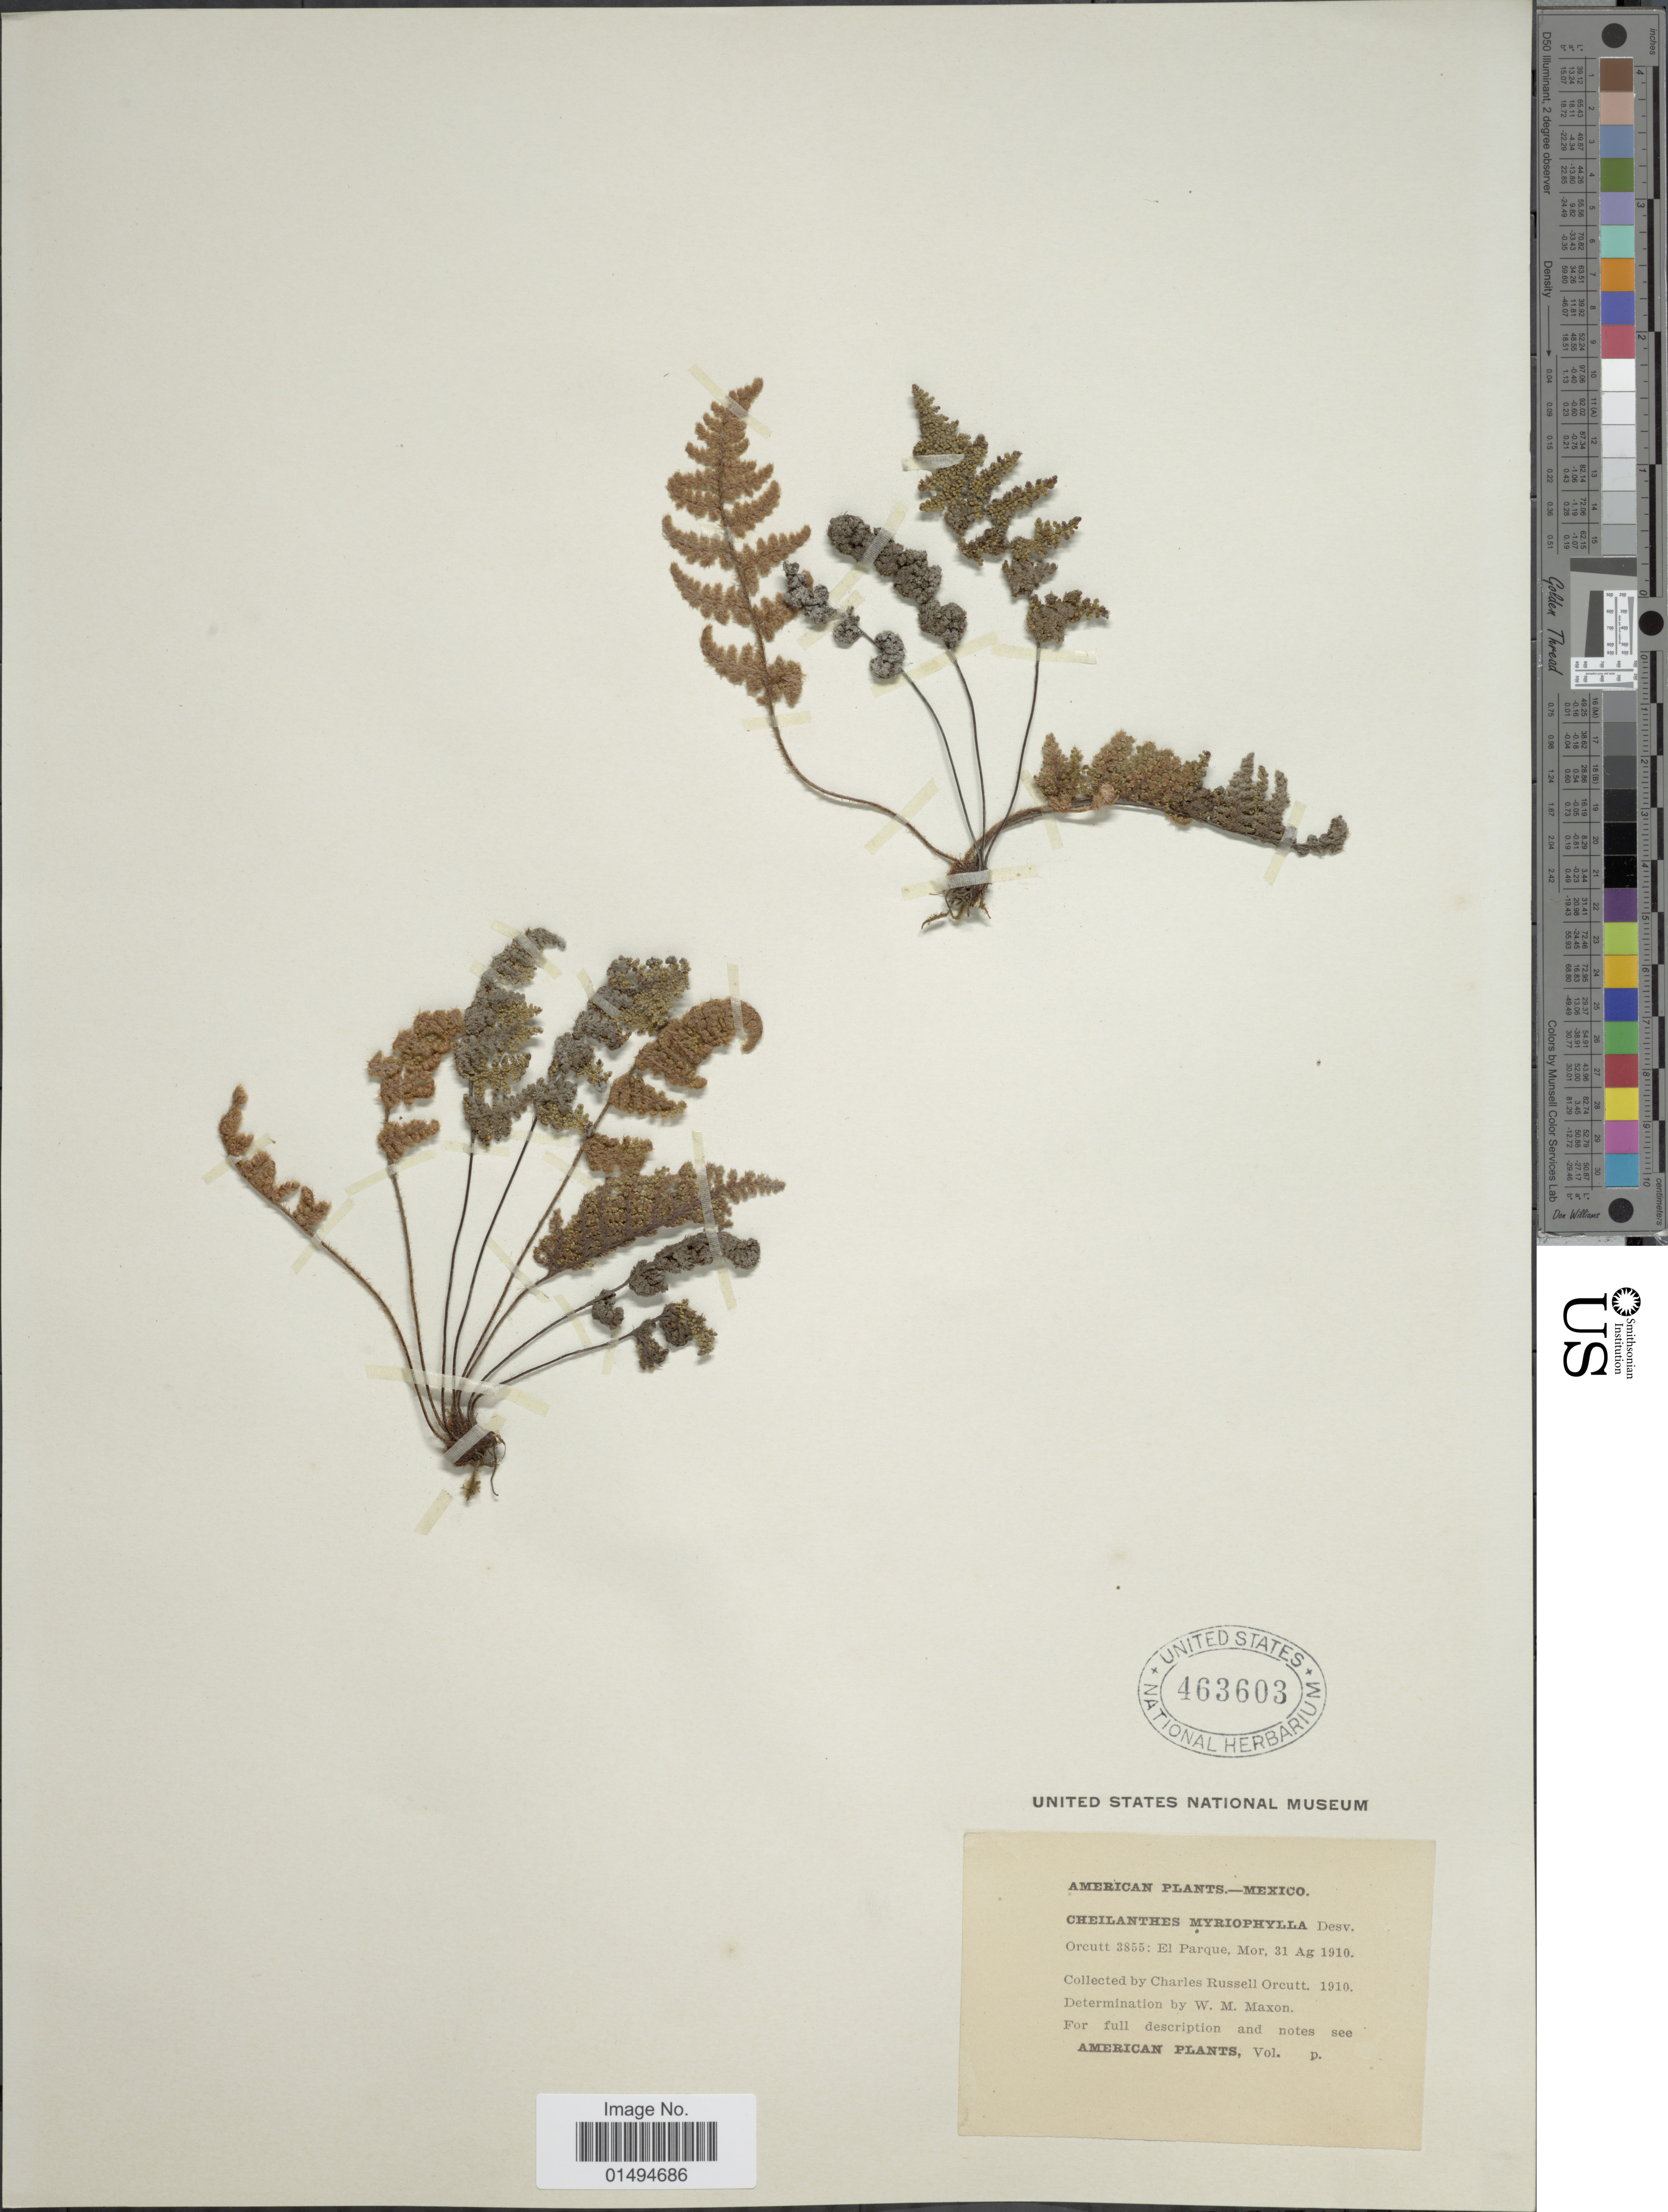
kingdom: Plantae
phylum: Tracheophyta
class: Polypodiopsida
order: Polypodiales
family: Pteridaceae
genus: Myriopteris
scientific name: Myriopteris myriophylla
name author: (Desv.) J. Sm.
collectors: C. R. Orcutt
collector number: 3855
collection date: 1910-08-31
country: Mexico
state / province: Morelos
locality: El Parque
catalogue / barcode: US 463603